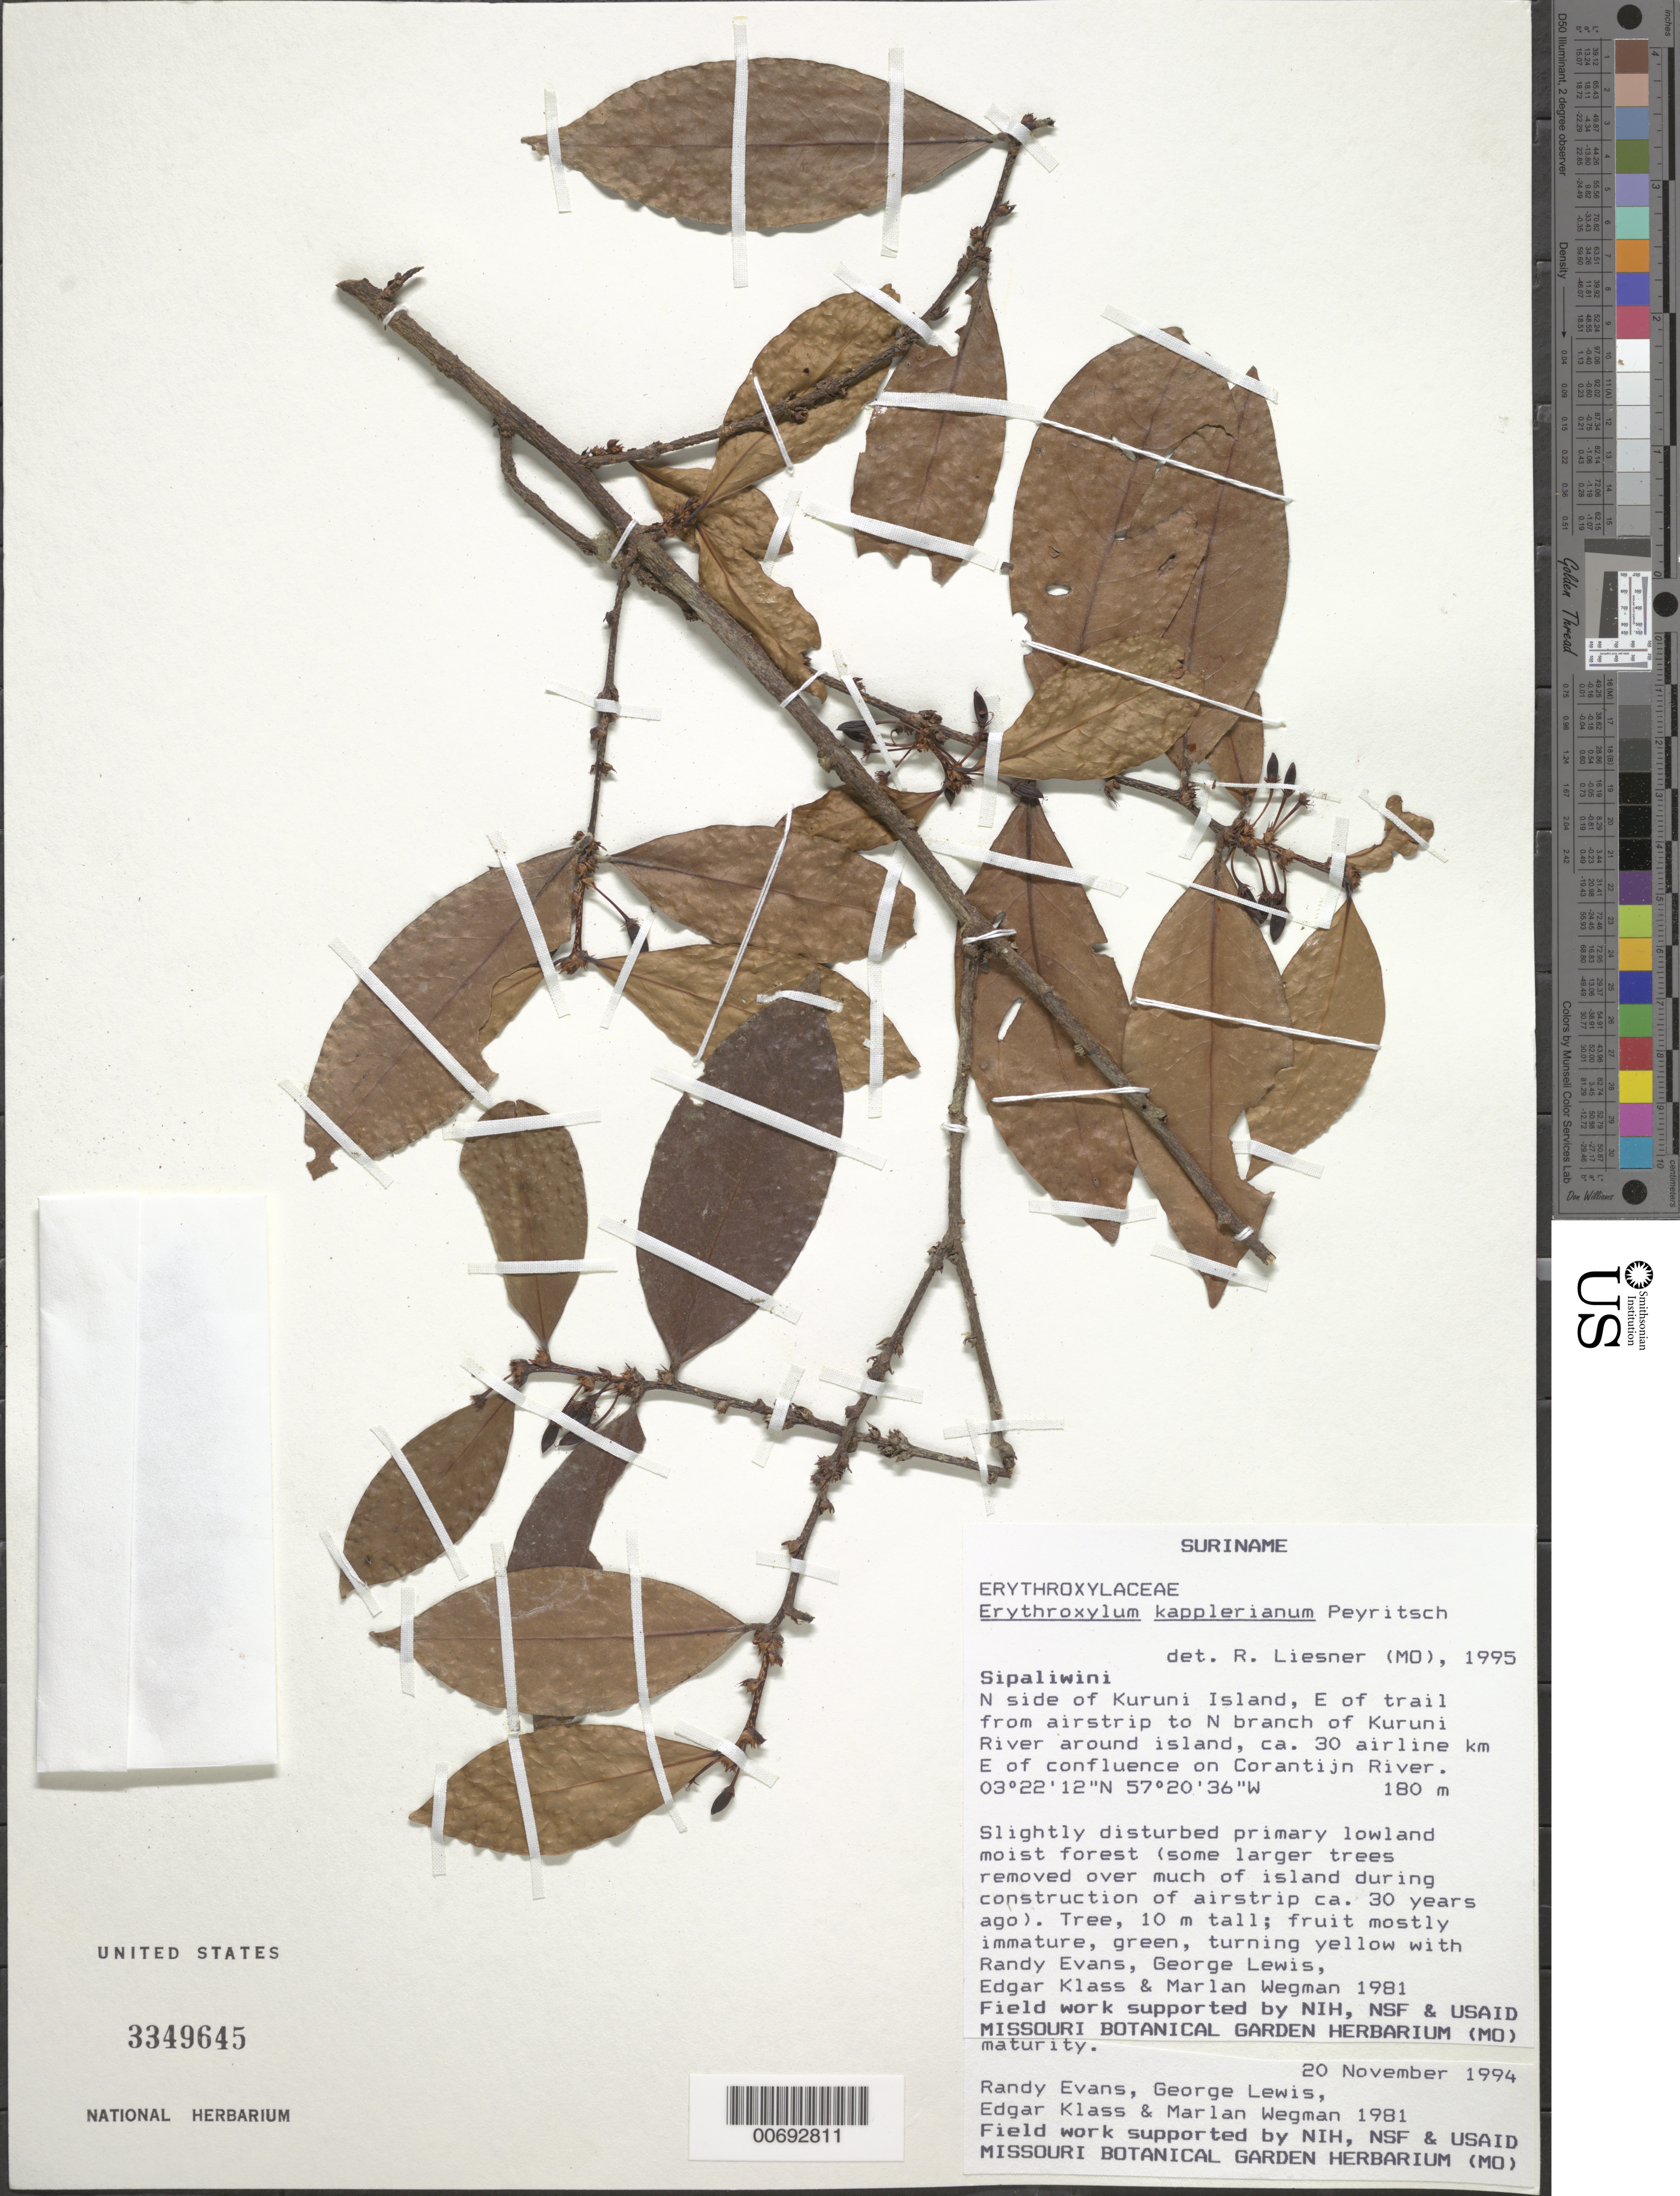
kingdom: Plantae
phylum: Tracheophyta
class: Magnoliopsida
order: Malpighiales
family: Erythroxylaceae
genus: Erythroxylum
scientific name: Erythroxylum kapplerianum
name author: Peyr.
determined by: Liesner, R. L.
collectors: R. Evans, G. Lewis, E. Klass & M. Wegman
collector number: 1981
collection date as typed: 20-Nov-94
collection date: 1994-11-20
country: Suriname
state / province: Sipaliwini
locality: Kuruni Island, N side, E of trail from airstrip to N branch of Kuruni R., ca 30 airline km E of confluence on Corantijn R.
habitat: Slightly disturbed primary lowland moist forest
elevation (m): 180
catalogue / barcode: US 3349645